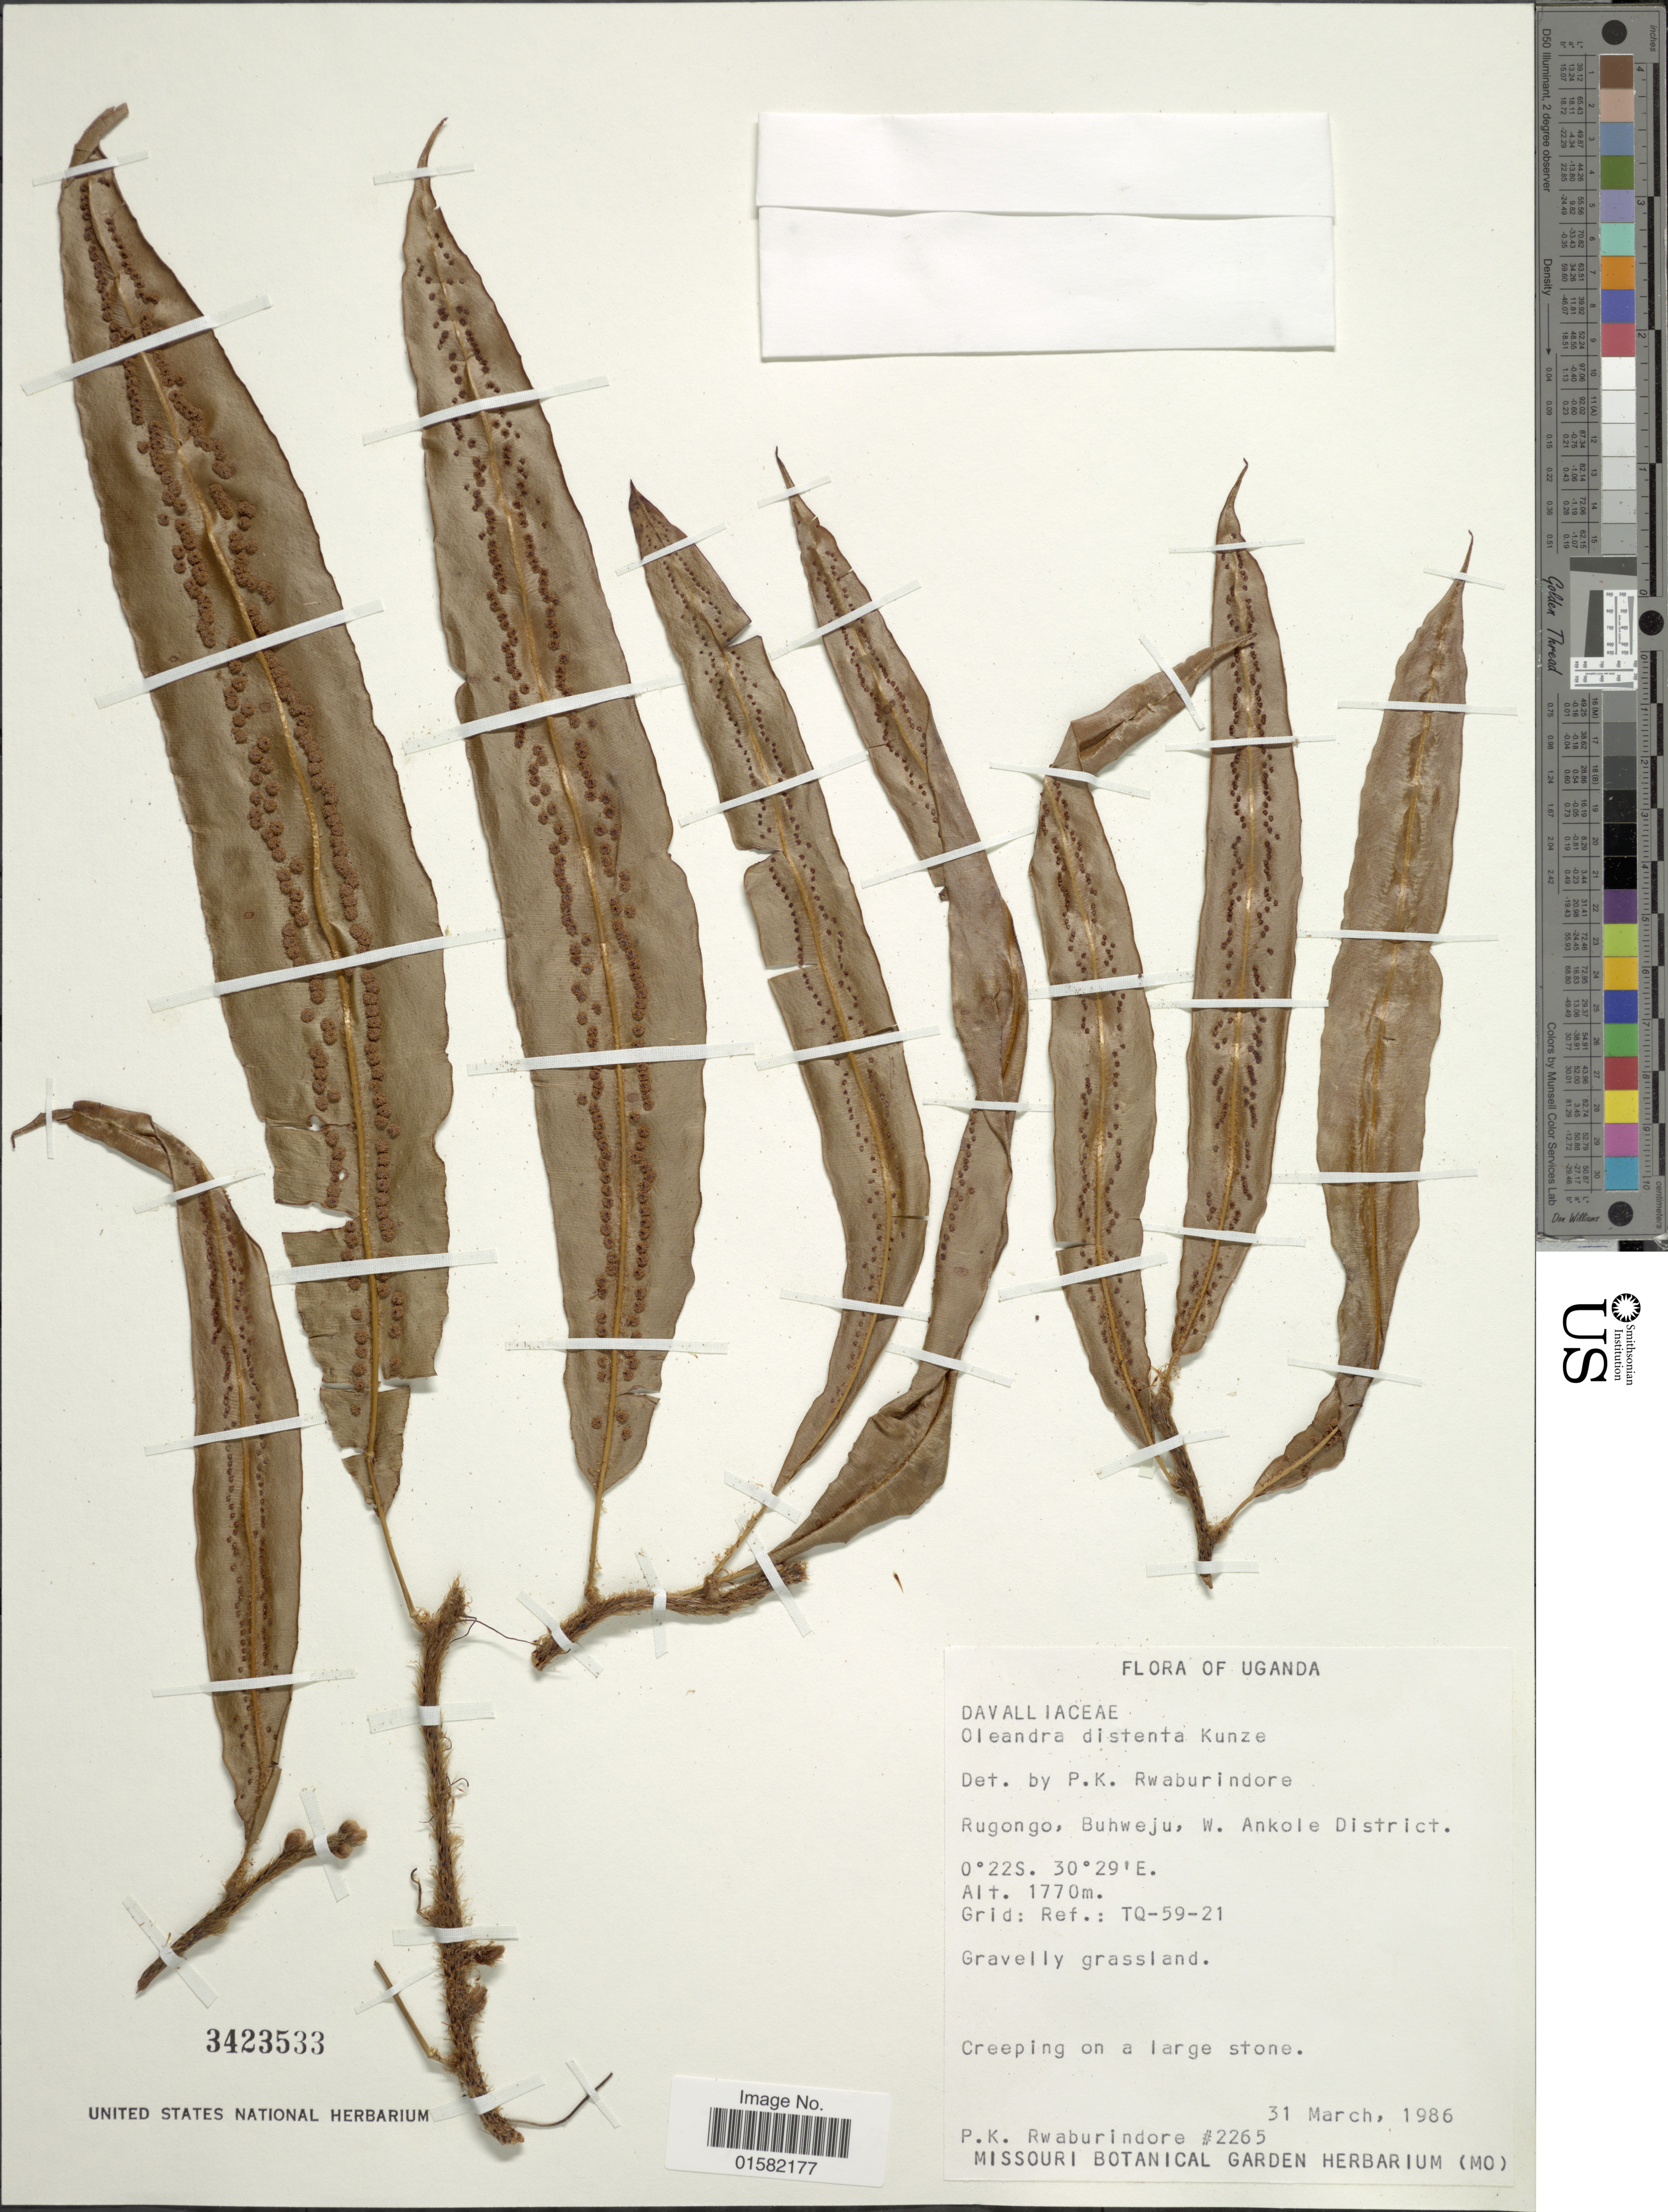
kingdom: Plantae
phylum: Tracheophyta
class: Polypodiopsida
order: Polypodiales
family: Oleandraceae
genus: Oleandra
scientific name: Oleandra articulata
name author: (Sw.) C. Presl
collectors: P. Rwaburindore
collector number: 2265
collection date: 1986-03-31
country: Uganda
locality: Uganda, Rugongo, Buhweju, W. Ankole District.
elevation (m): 1770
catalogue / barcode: US 3423533